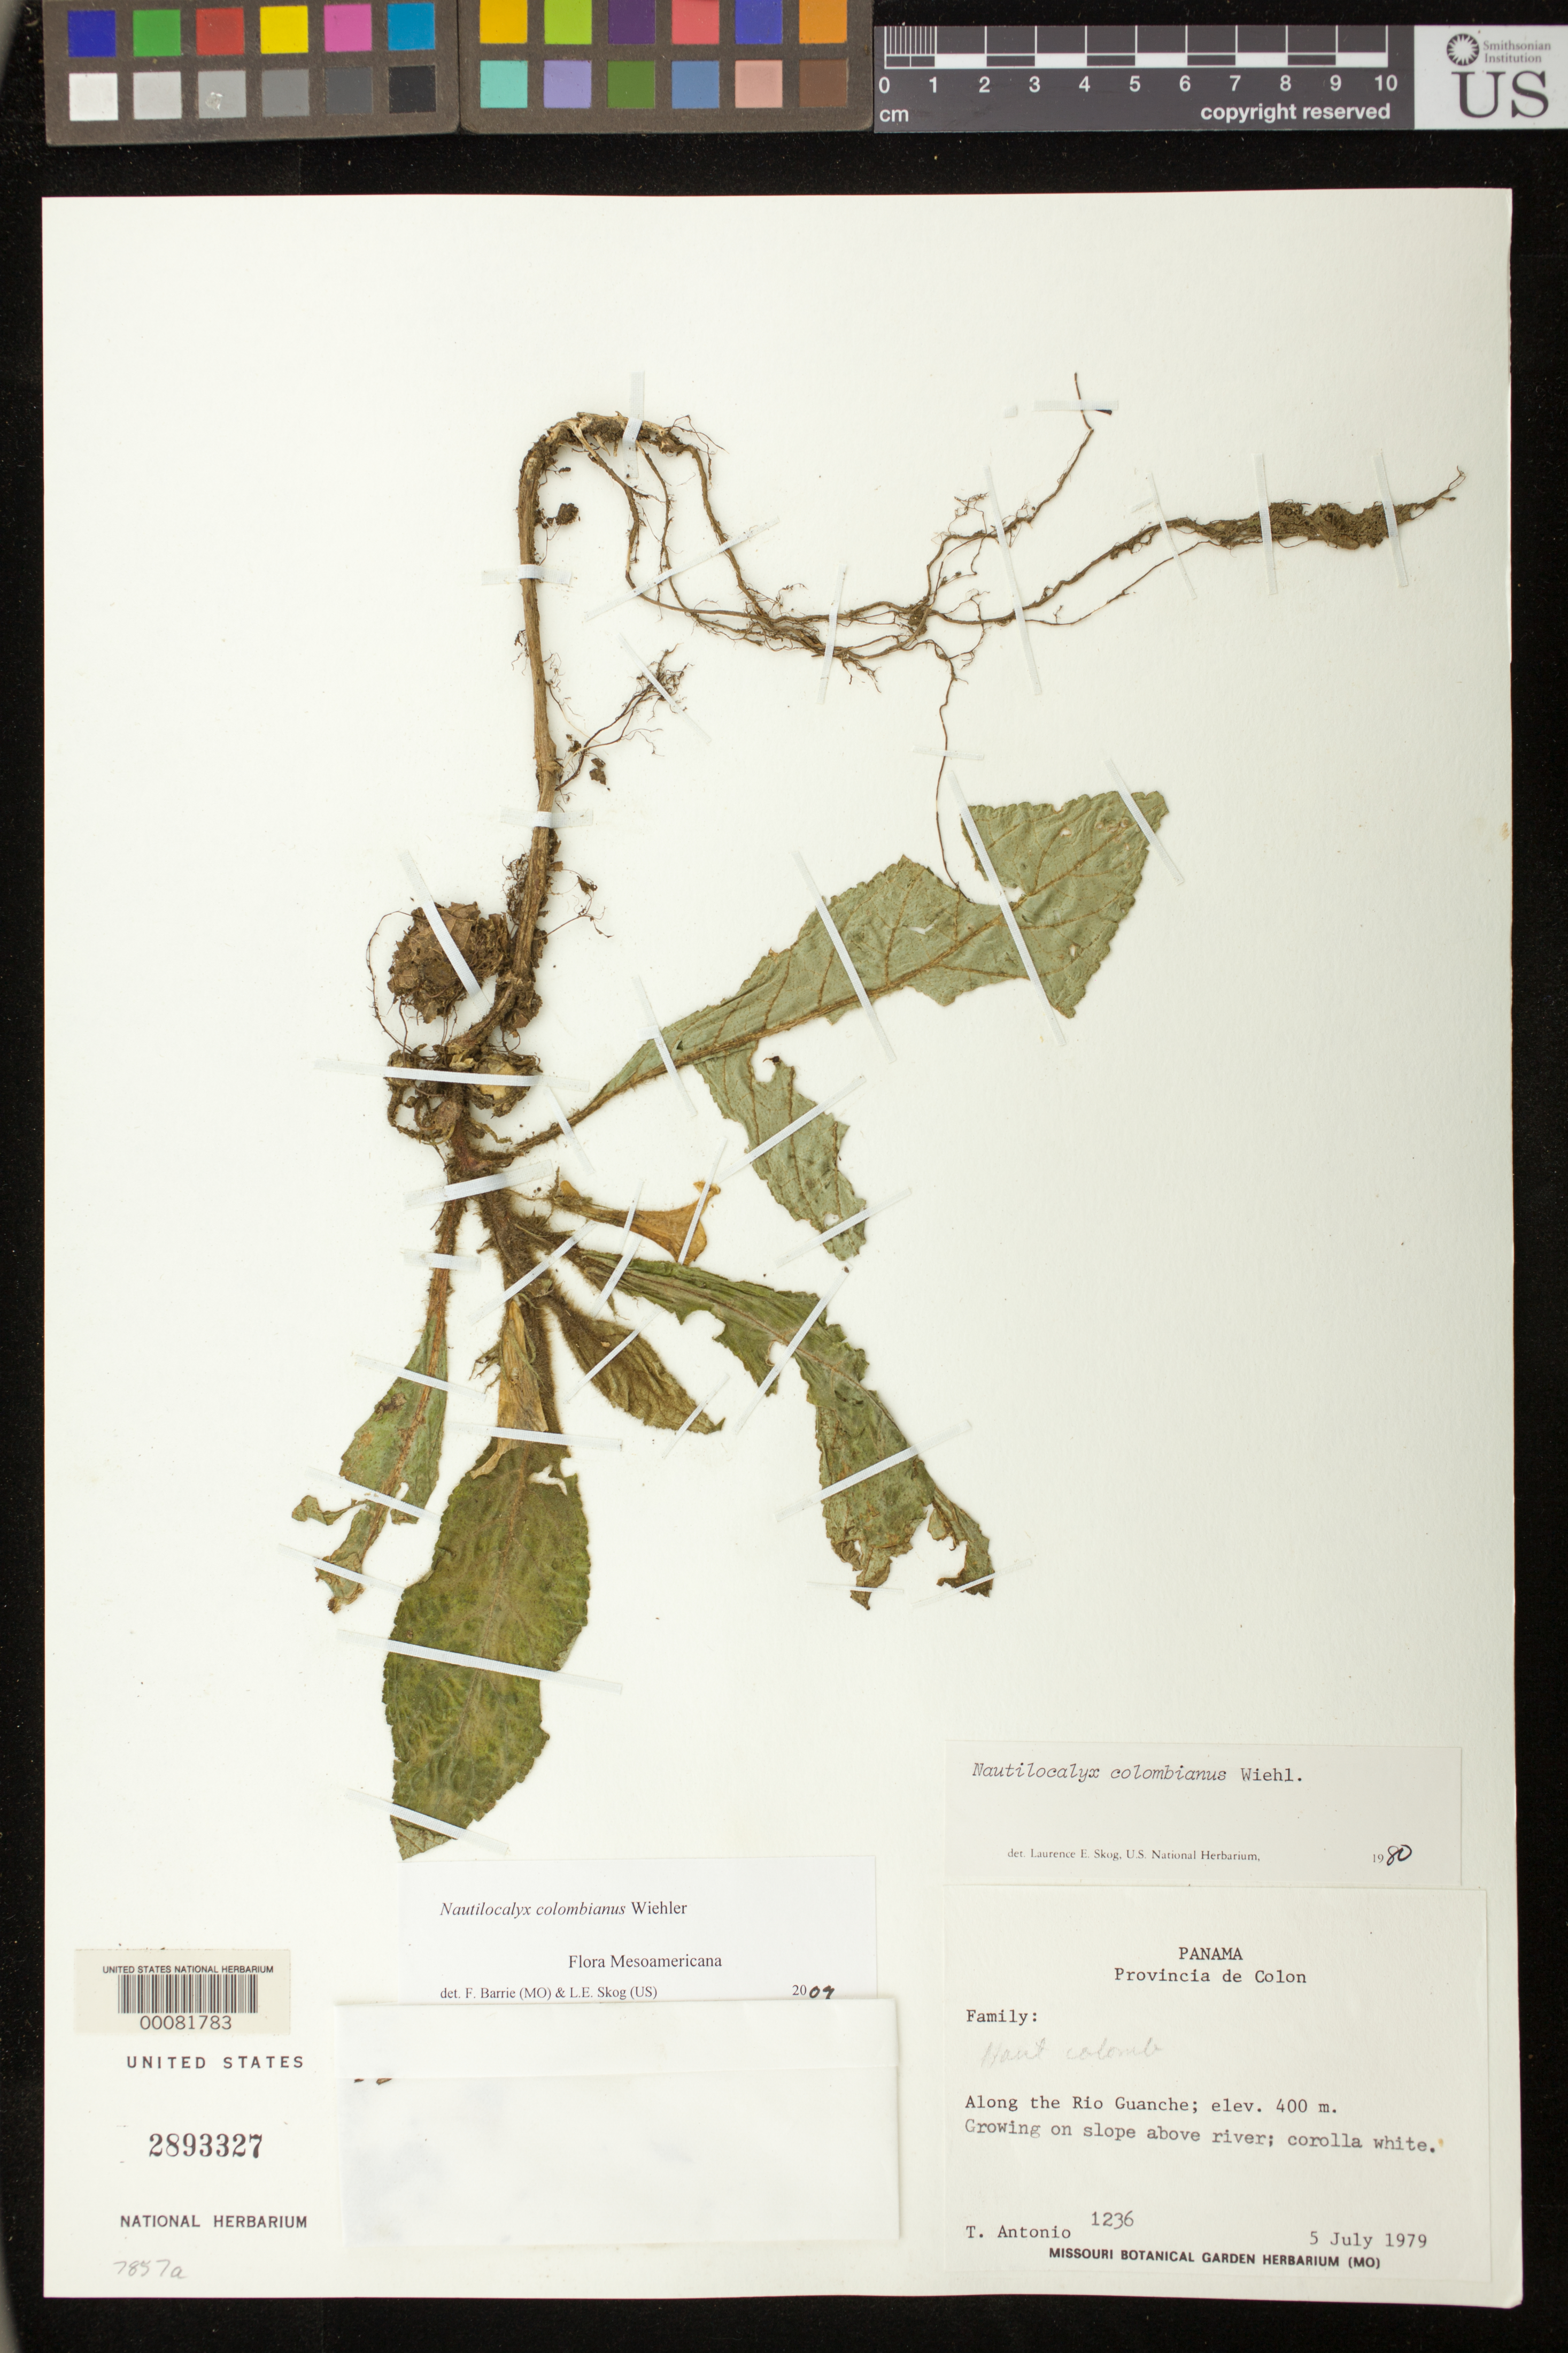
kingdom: Plantae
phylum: Tracheophyta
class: Magnoliopsida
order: Lamiales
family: Gesneriaceae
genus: Nautilocalyx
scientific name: Nautilocalyx colombianus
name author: Wiehler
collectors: T. Antonio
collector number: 1236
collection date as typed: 05 Jul 1979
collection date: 1979-07-05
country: Panama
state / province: Colón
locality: Along the Rio Guanche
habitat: Growing on slope above river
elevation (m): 400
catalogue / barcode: US 2893327